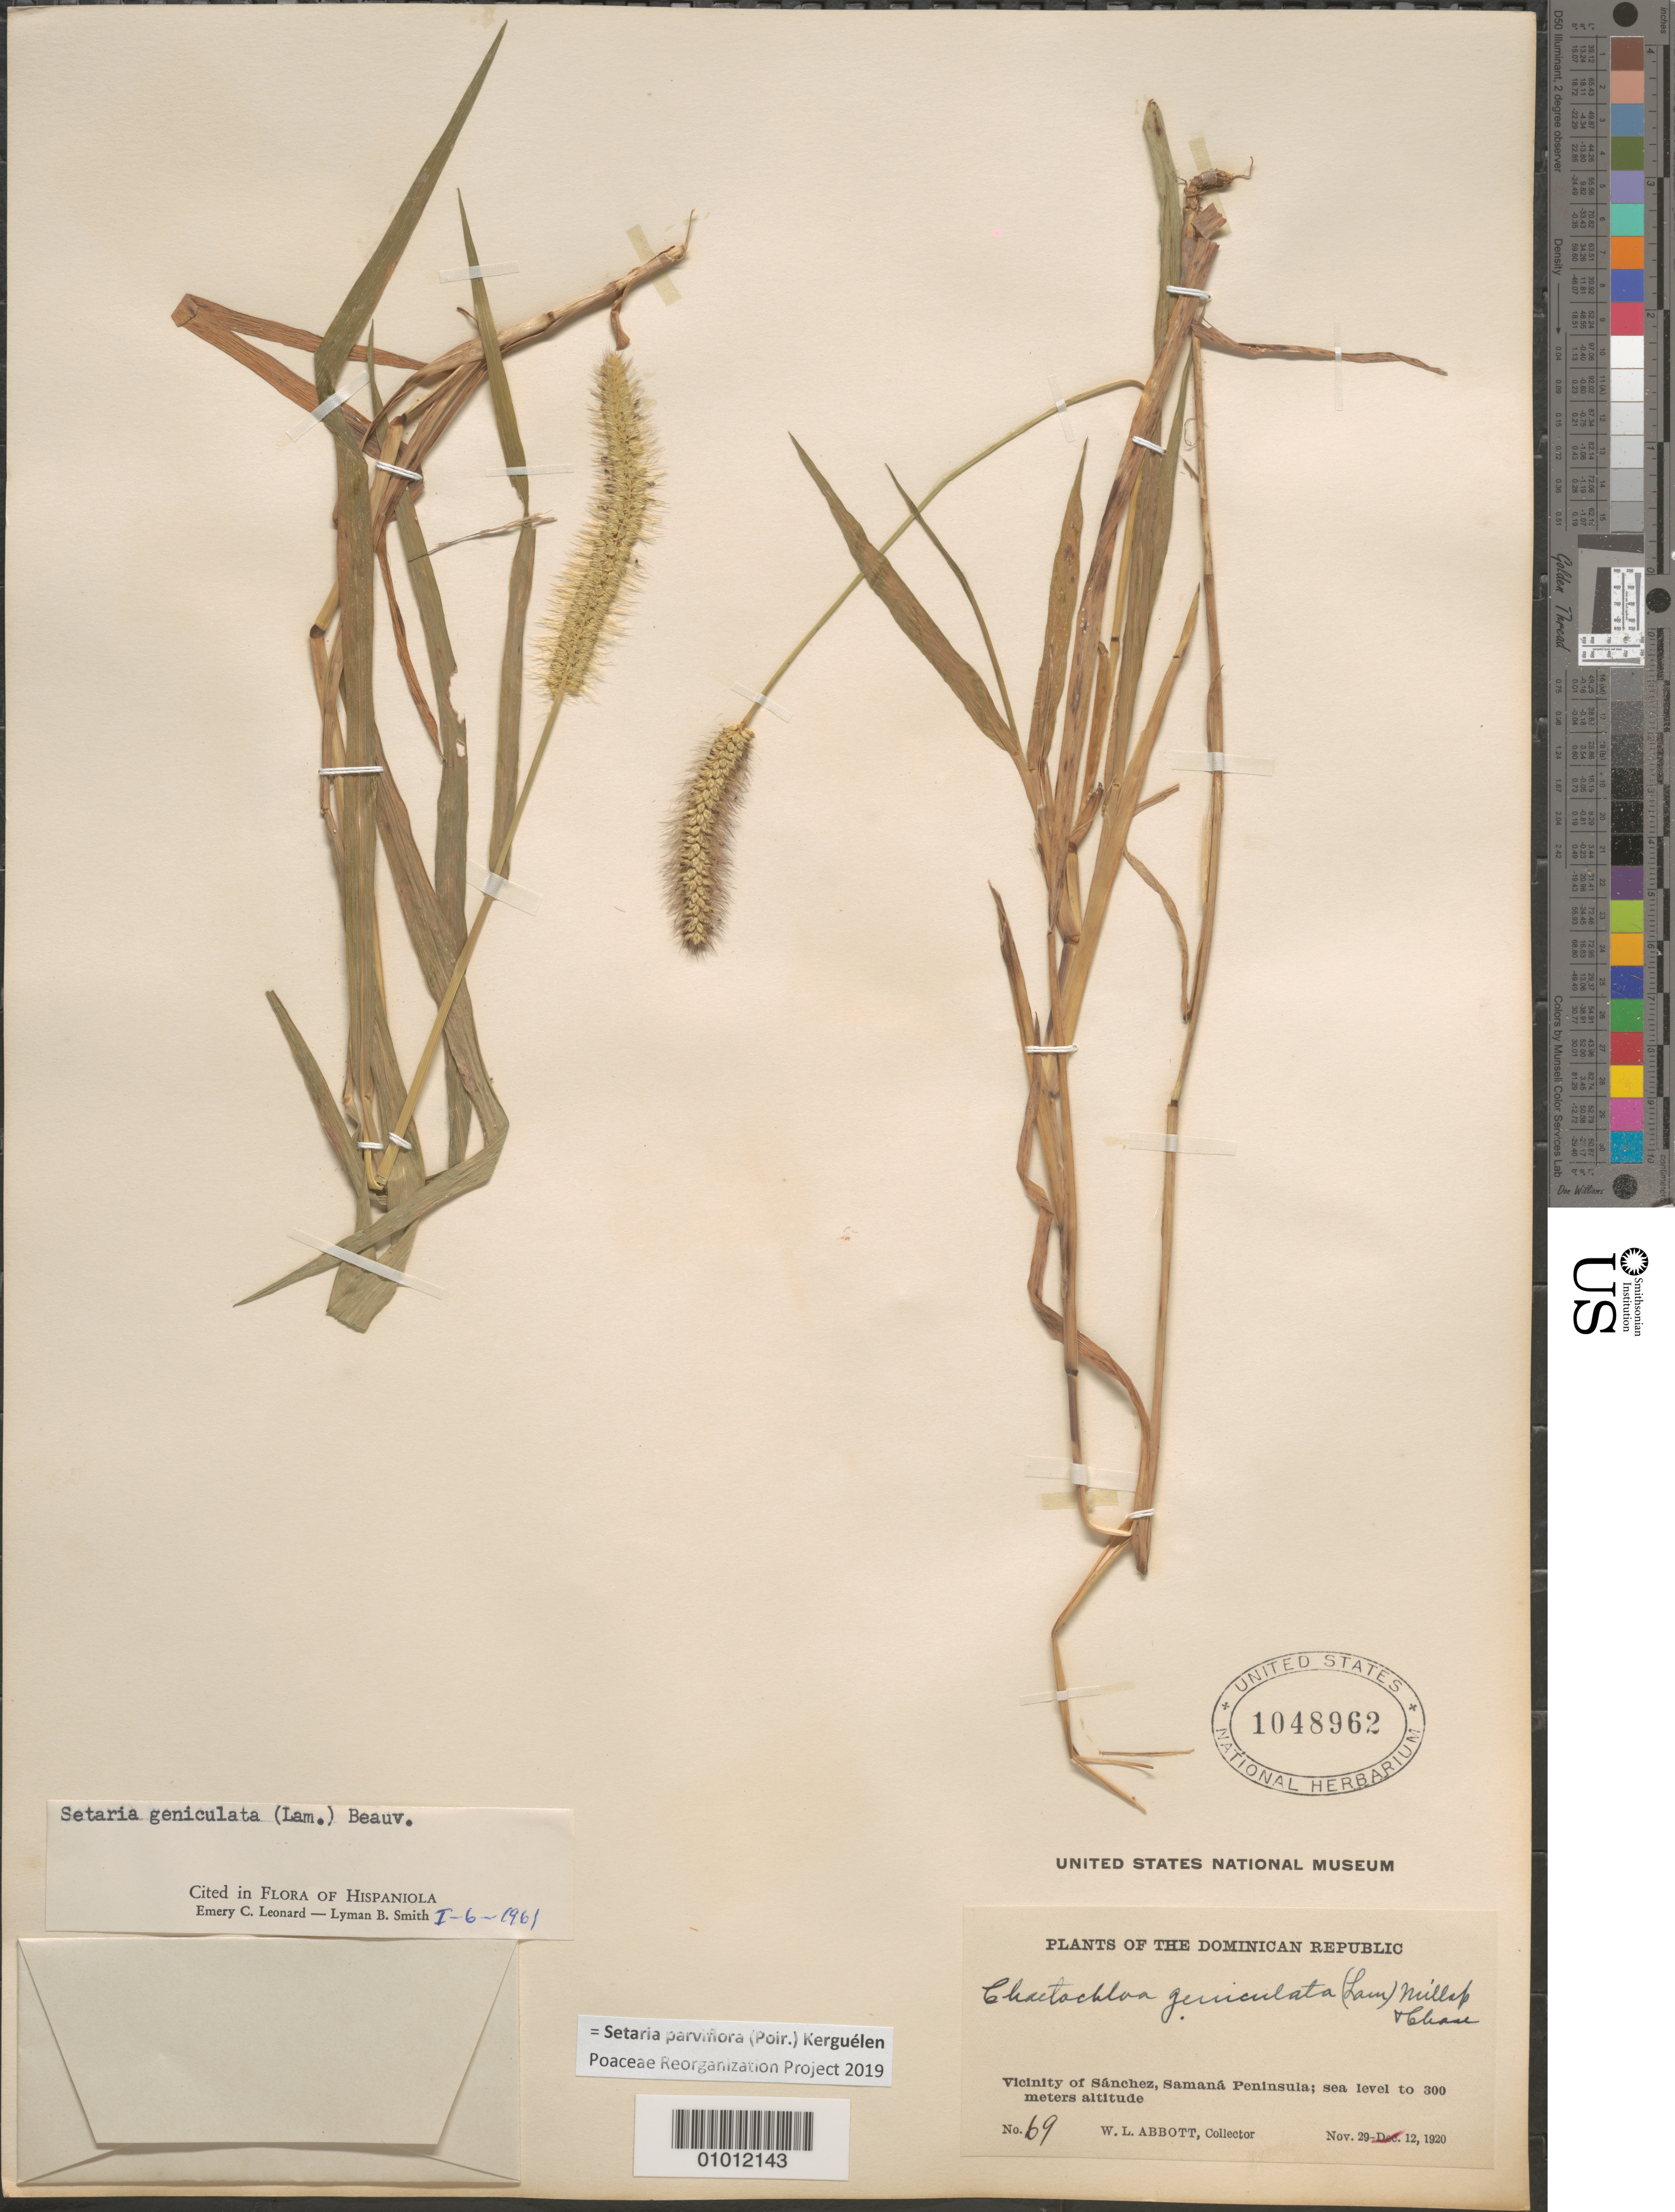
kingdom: Plantae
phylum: Tracheophyta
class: Liliopsida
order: Poales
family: Poaceae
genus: Setaria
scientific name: Setaria parviflora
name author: (Poir.) Kerguélen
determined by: Poaceae Reorganization Project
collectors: W. L. Abbott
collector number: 69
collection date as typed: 29 Nov 1920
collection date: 1920-11-29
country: Dominican Republic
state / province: Samaná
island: Hispaniola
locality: Vicinity of Sanchez, Samana Peninsula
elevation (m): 0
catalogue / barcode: US 1048962